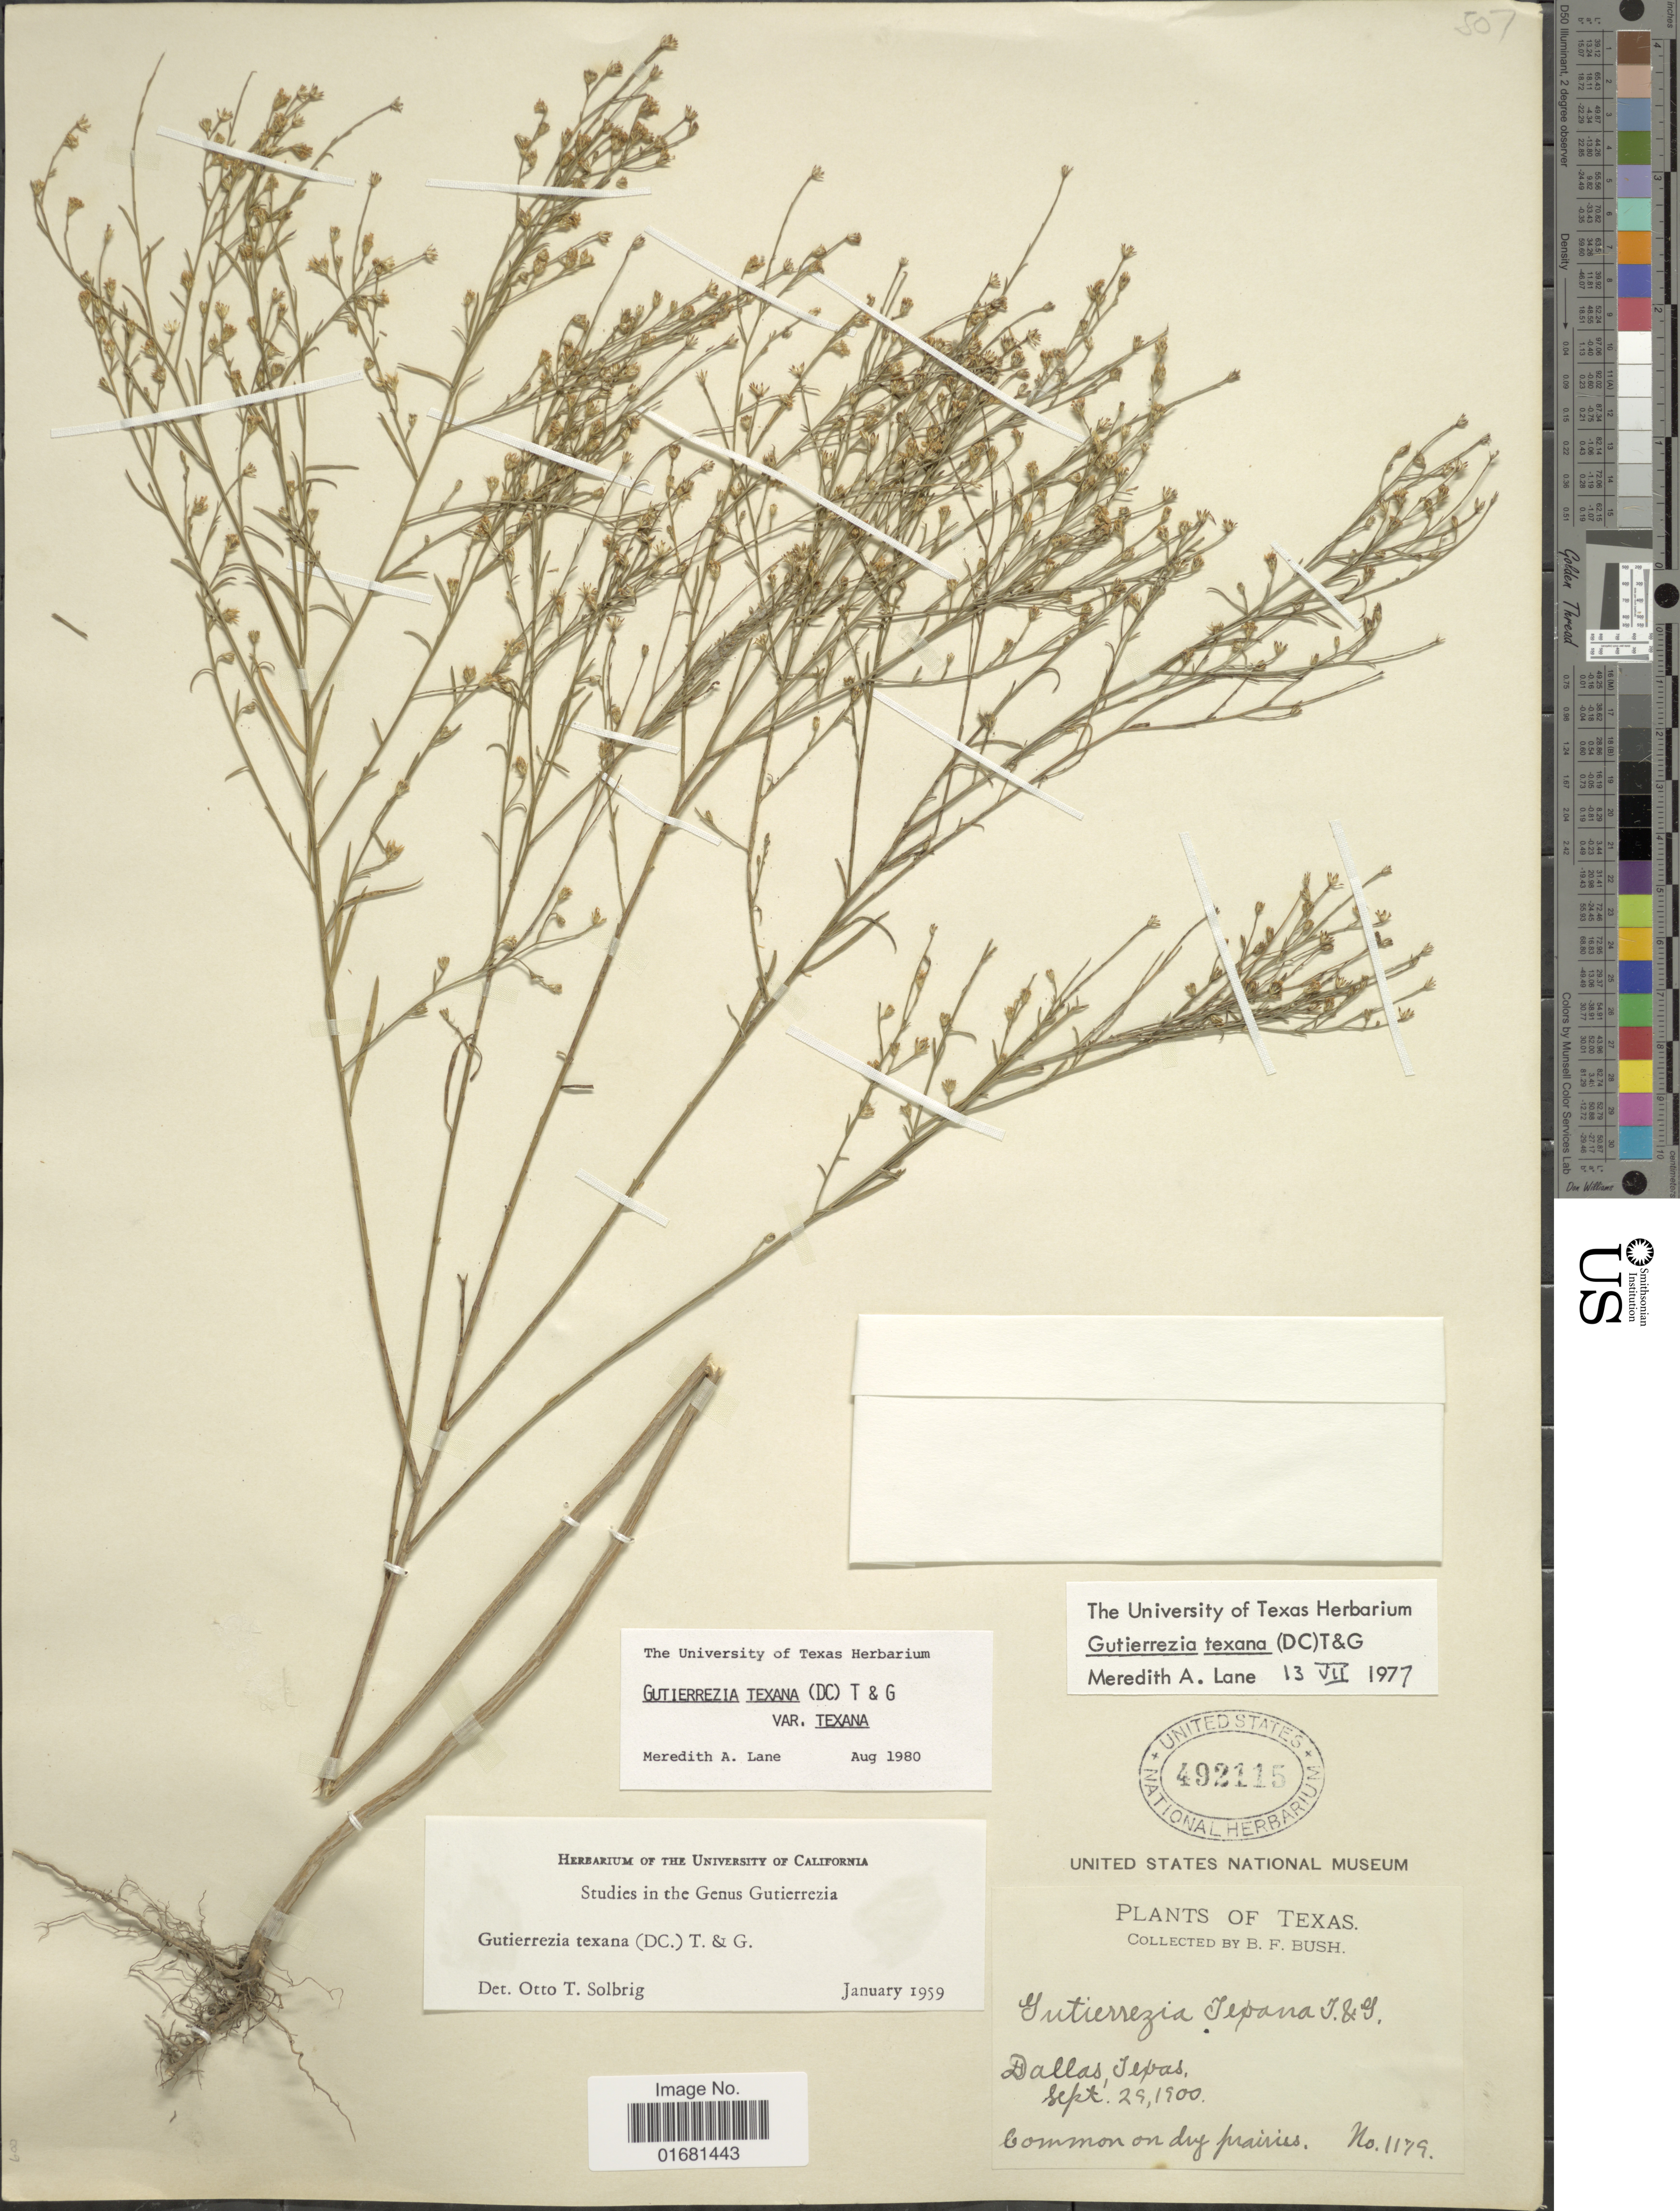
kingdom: Plantae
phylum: Tracheophyta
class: Magnoliopsida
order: Asterales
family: Asteraceae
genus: Gutierrezia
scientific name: Gutierrezia texana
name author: (DC.) Torr. & A. Gray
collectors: B. F. Bush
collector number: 1179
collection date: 1900-09-29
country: United States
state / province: Texas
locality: Texas. Dallas. Common on dry prairies.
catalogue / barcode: US 492115